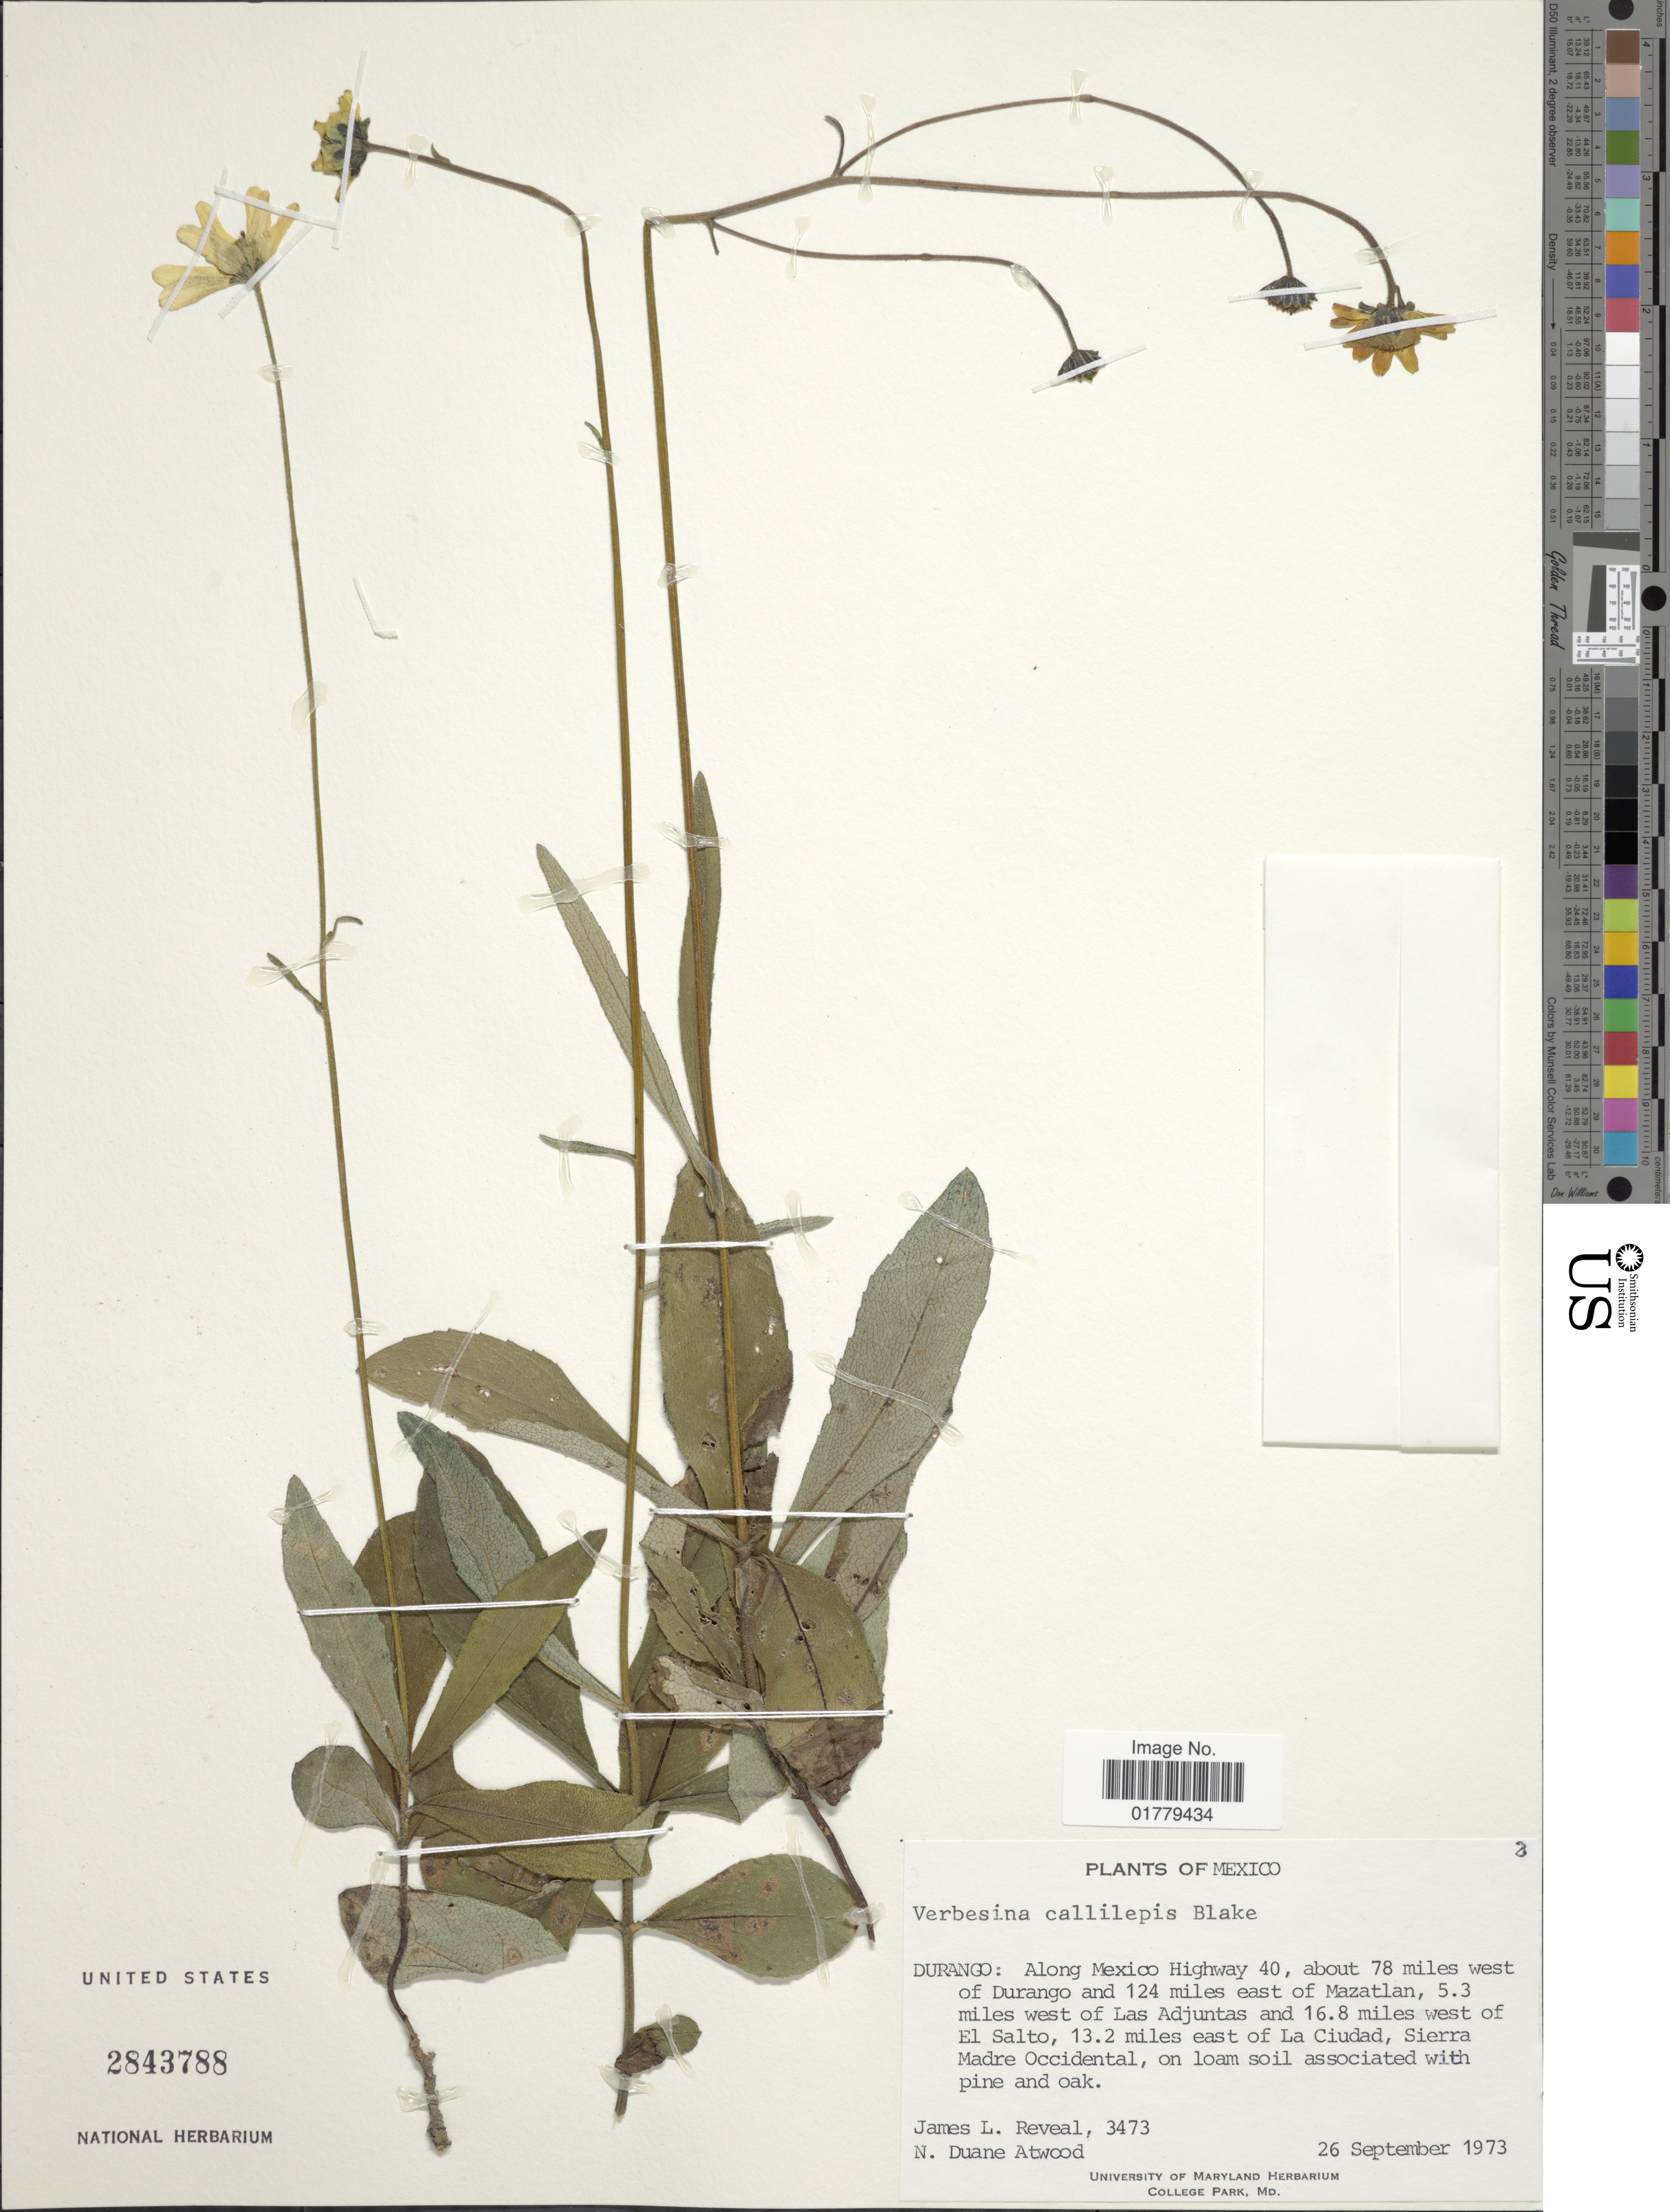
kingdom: Plantae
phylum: Tracheophyta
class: Magnoliopsida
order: Asterales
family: Asteraceae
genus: Verbesina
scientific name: Verbesina callilepis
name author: S.F. Blake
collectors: J. L. Reveal & N. Atwood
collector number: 3473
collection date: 1973-09-26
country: Mexico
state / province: Durango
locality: Durango: Along Mexico Highway 40, about 78 miles west of Durango and 124 miles east of Mazatlan, 5.3 miles west of las Adjuntas and 16.8 miles west of El Salto, 13.2 miles east of La Ciudad, Sierra Madre Occidental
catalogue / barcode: US 2843788